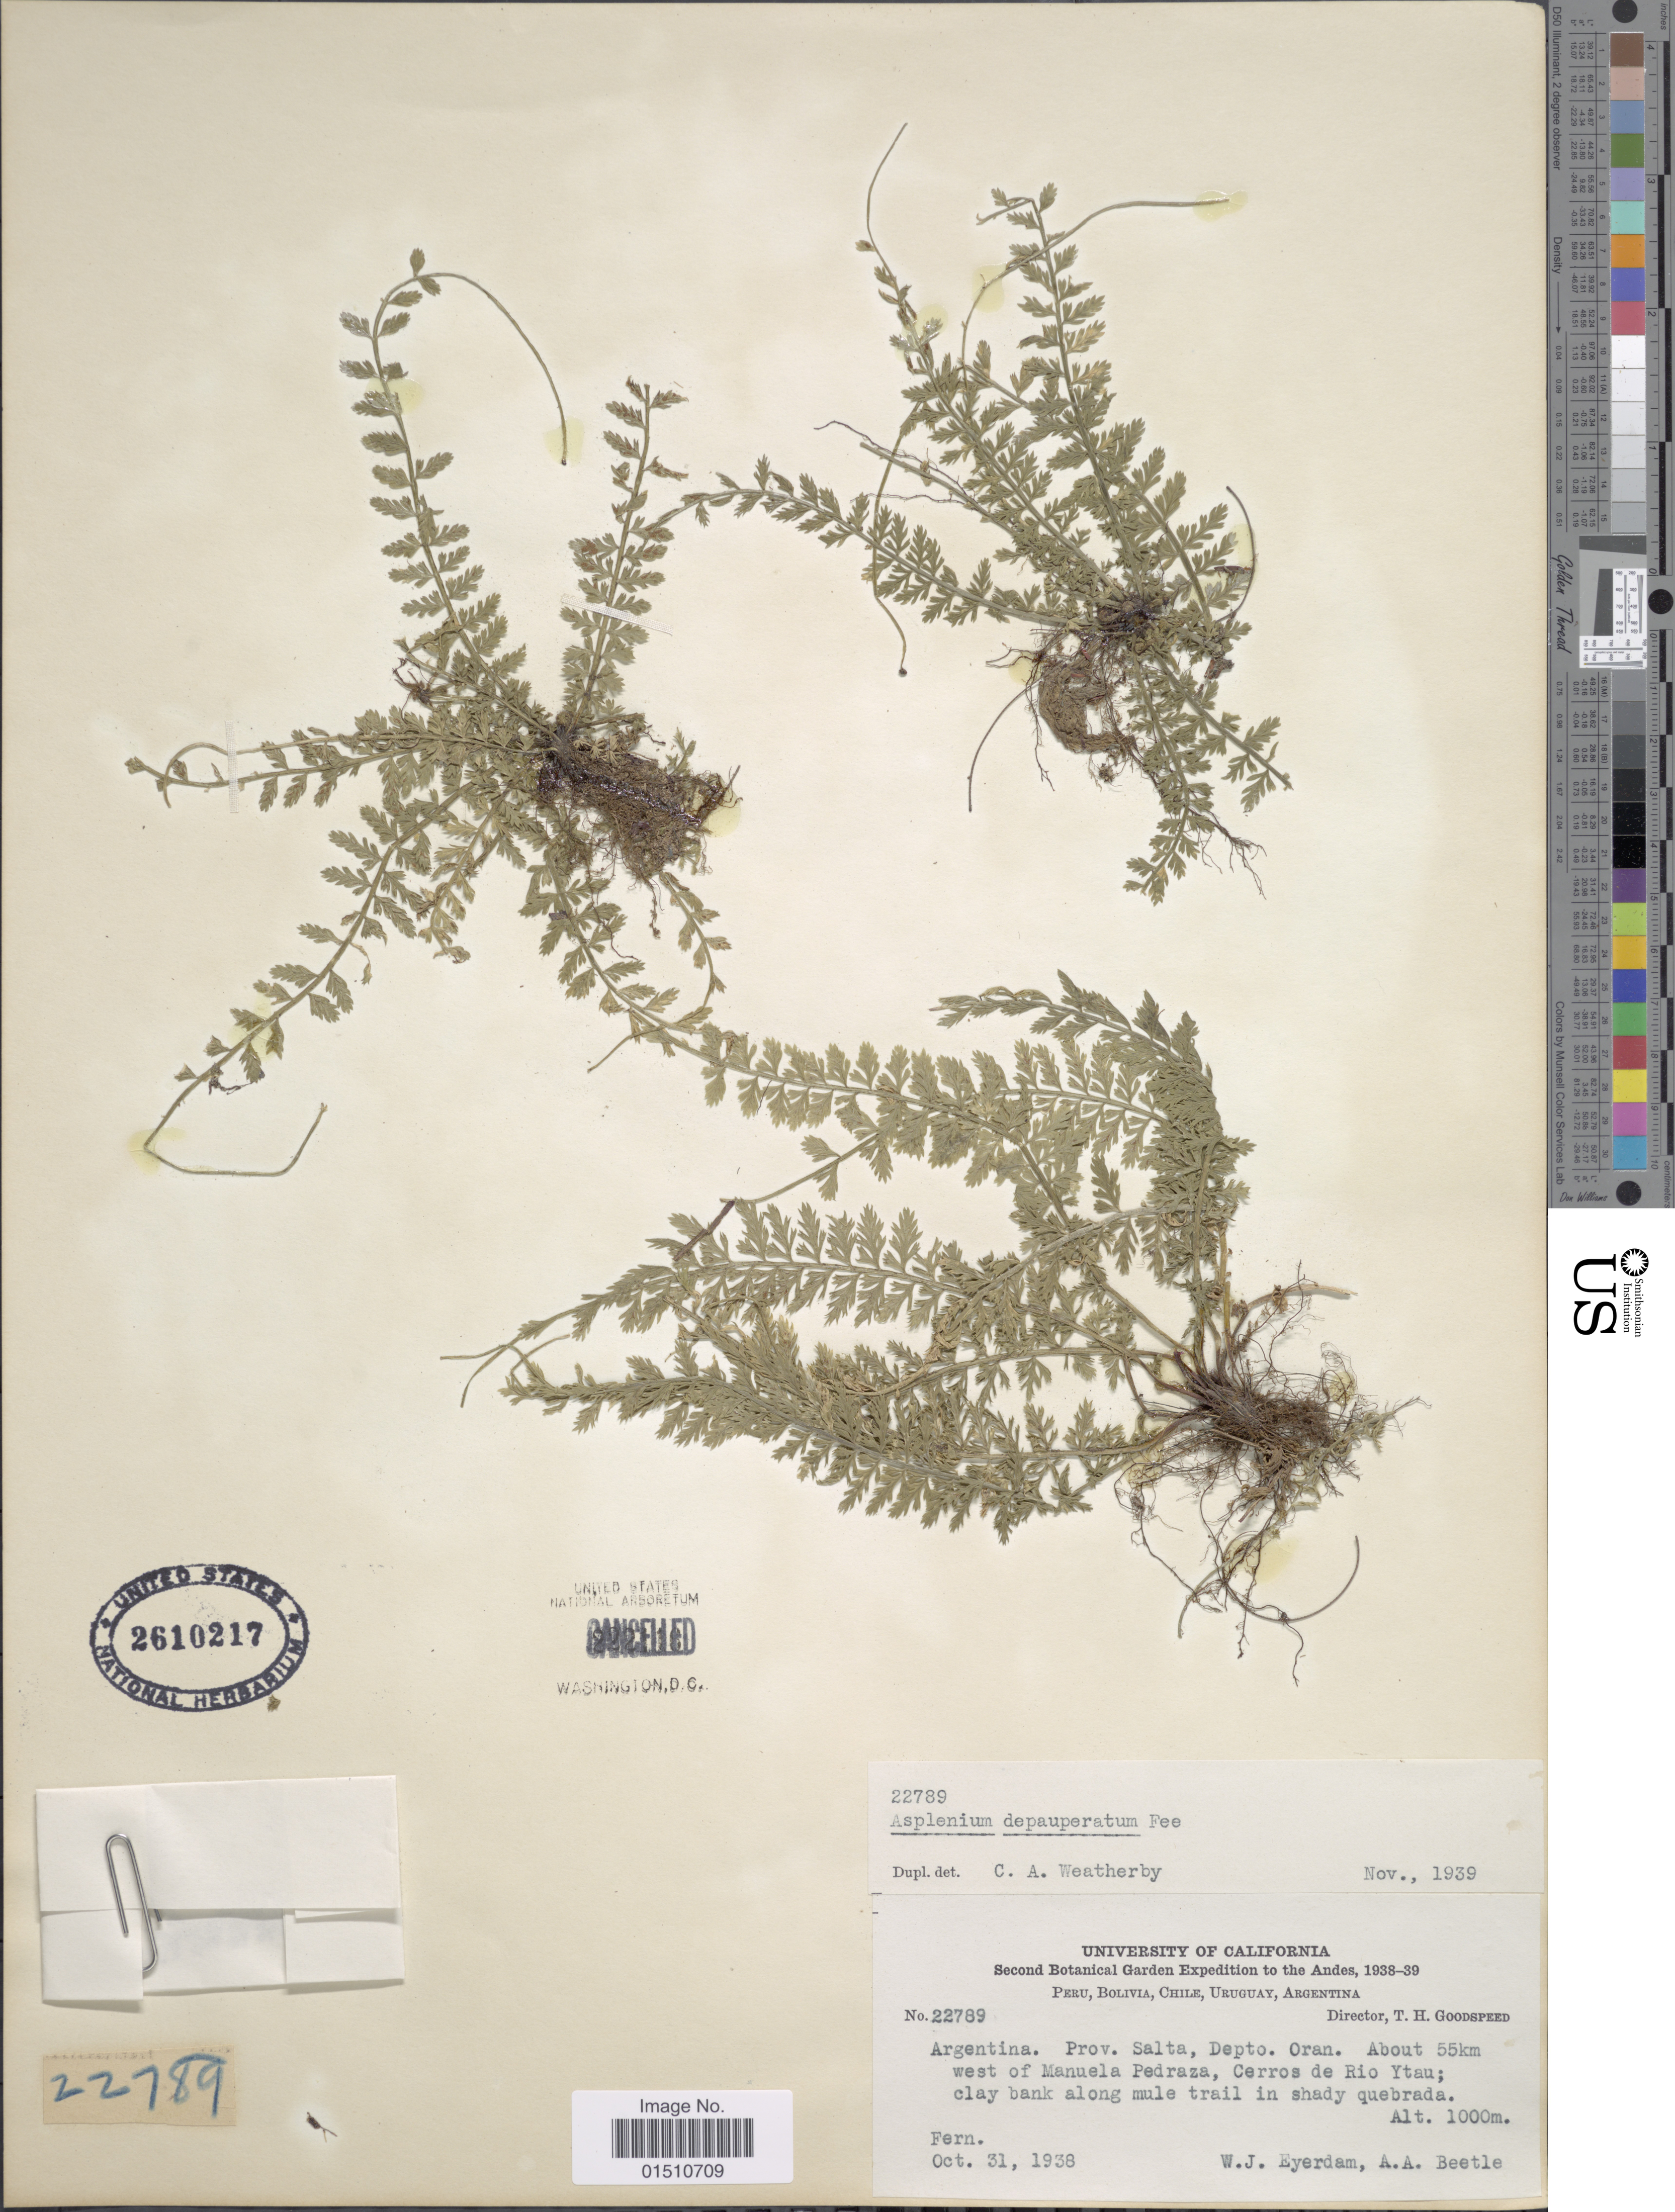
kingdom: Plantae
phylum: Tracheophyta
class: Polypodiopsida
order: Polypodiales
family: Aspleniaceae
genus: Asplenium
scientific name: Asplenium depauperatum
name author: Fée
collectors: W. J. Eyerdam & A. A. Beetle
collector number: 22789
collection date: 1938-10-31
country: Argentina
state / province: Salta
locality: Argentina, Depto. Oran, About 55km west of Manuela Pedraza, Cerros de Rio Ytau.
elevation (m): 1000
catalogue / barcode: US 2610217